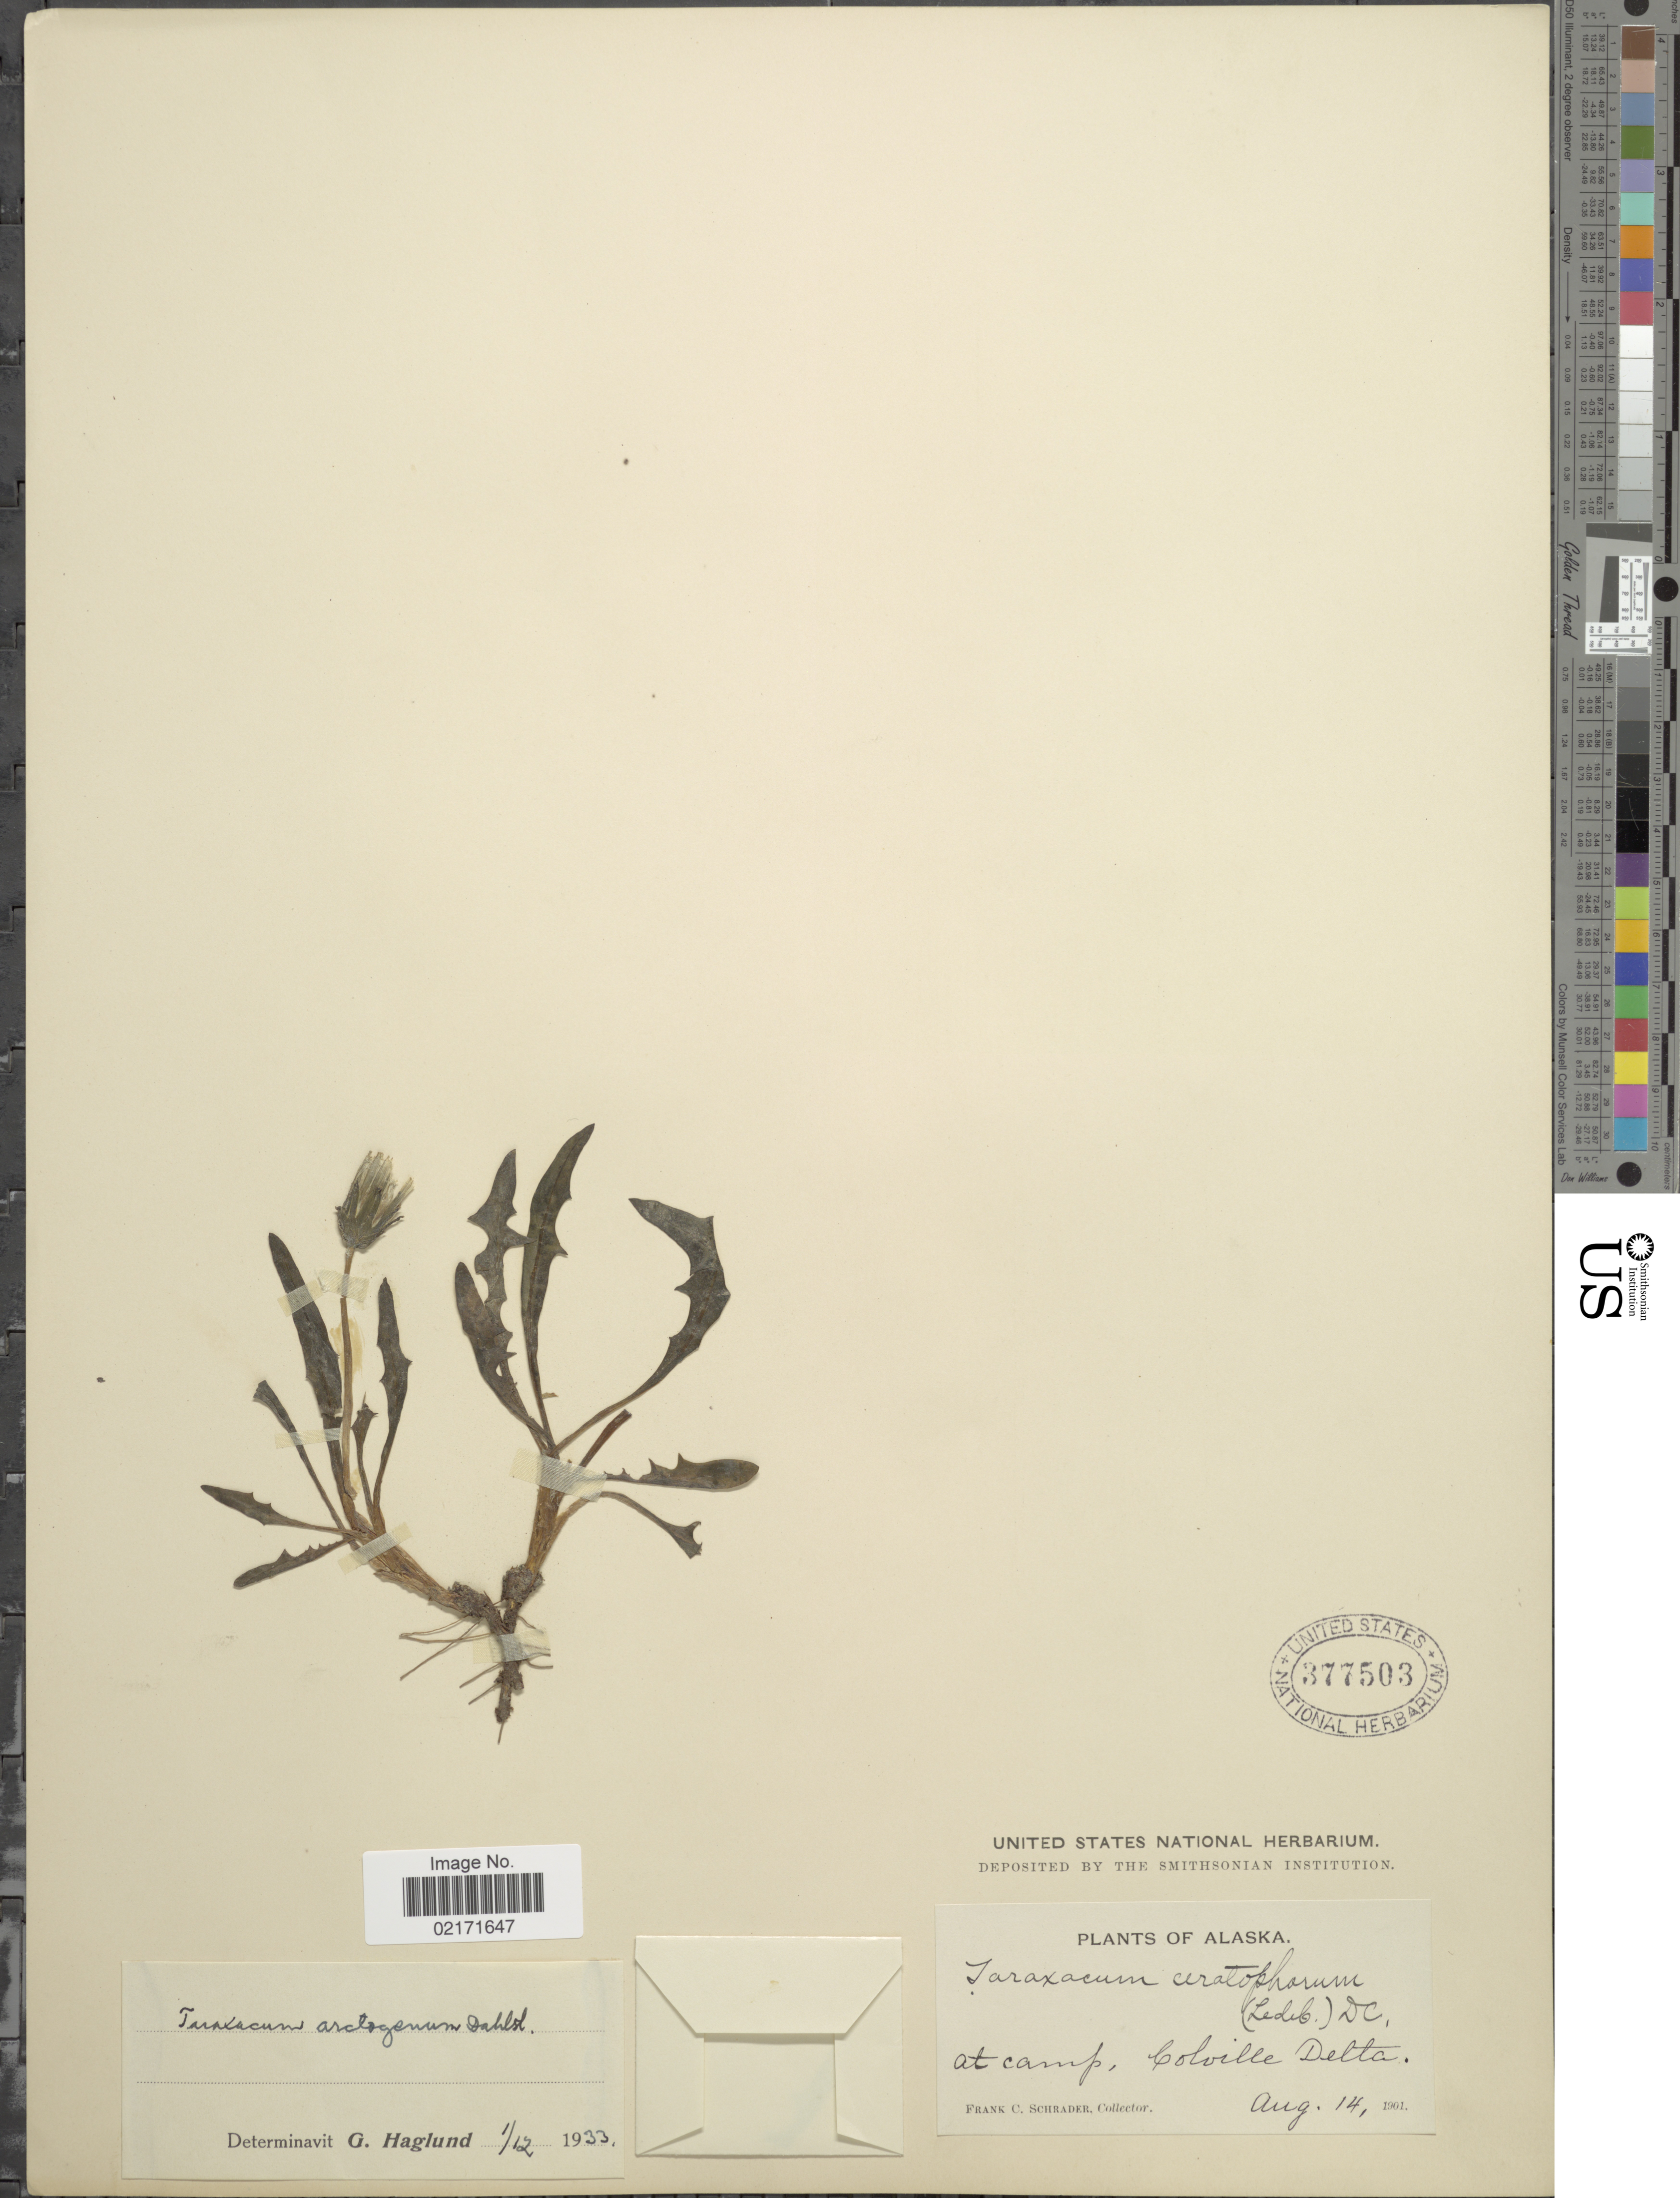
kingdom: Plantae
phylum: Tracheophyta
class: Magnoliopsida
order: Asterales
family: Asteraceae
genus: Taraxacum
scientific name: Taraxacum arctogenum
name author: Dahlst.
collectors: F. C. Schrader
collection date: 1901-08-14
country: United States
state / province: Alaska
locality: At camp, Colville Delta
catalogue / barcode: US 377503